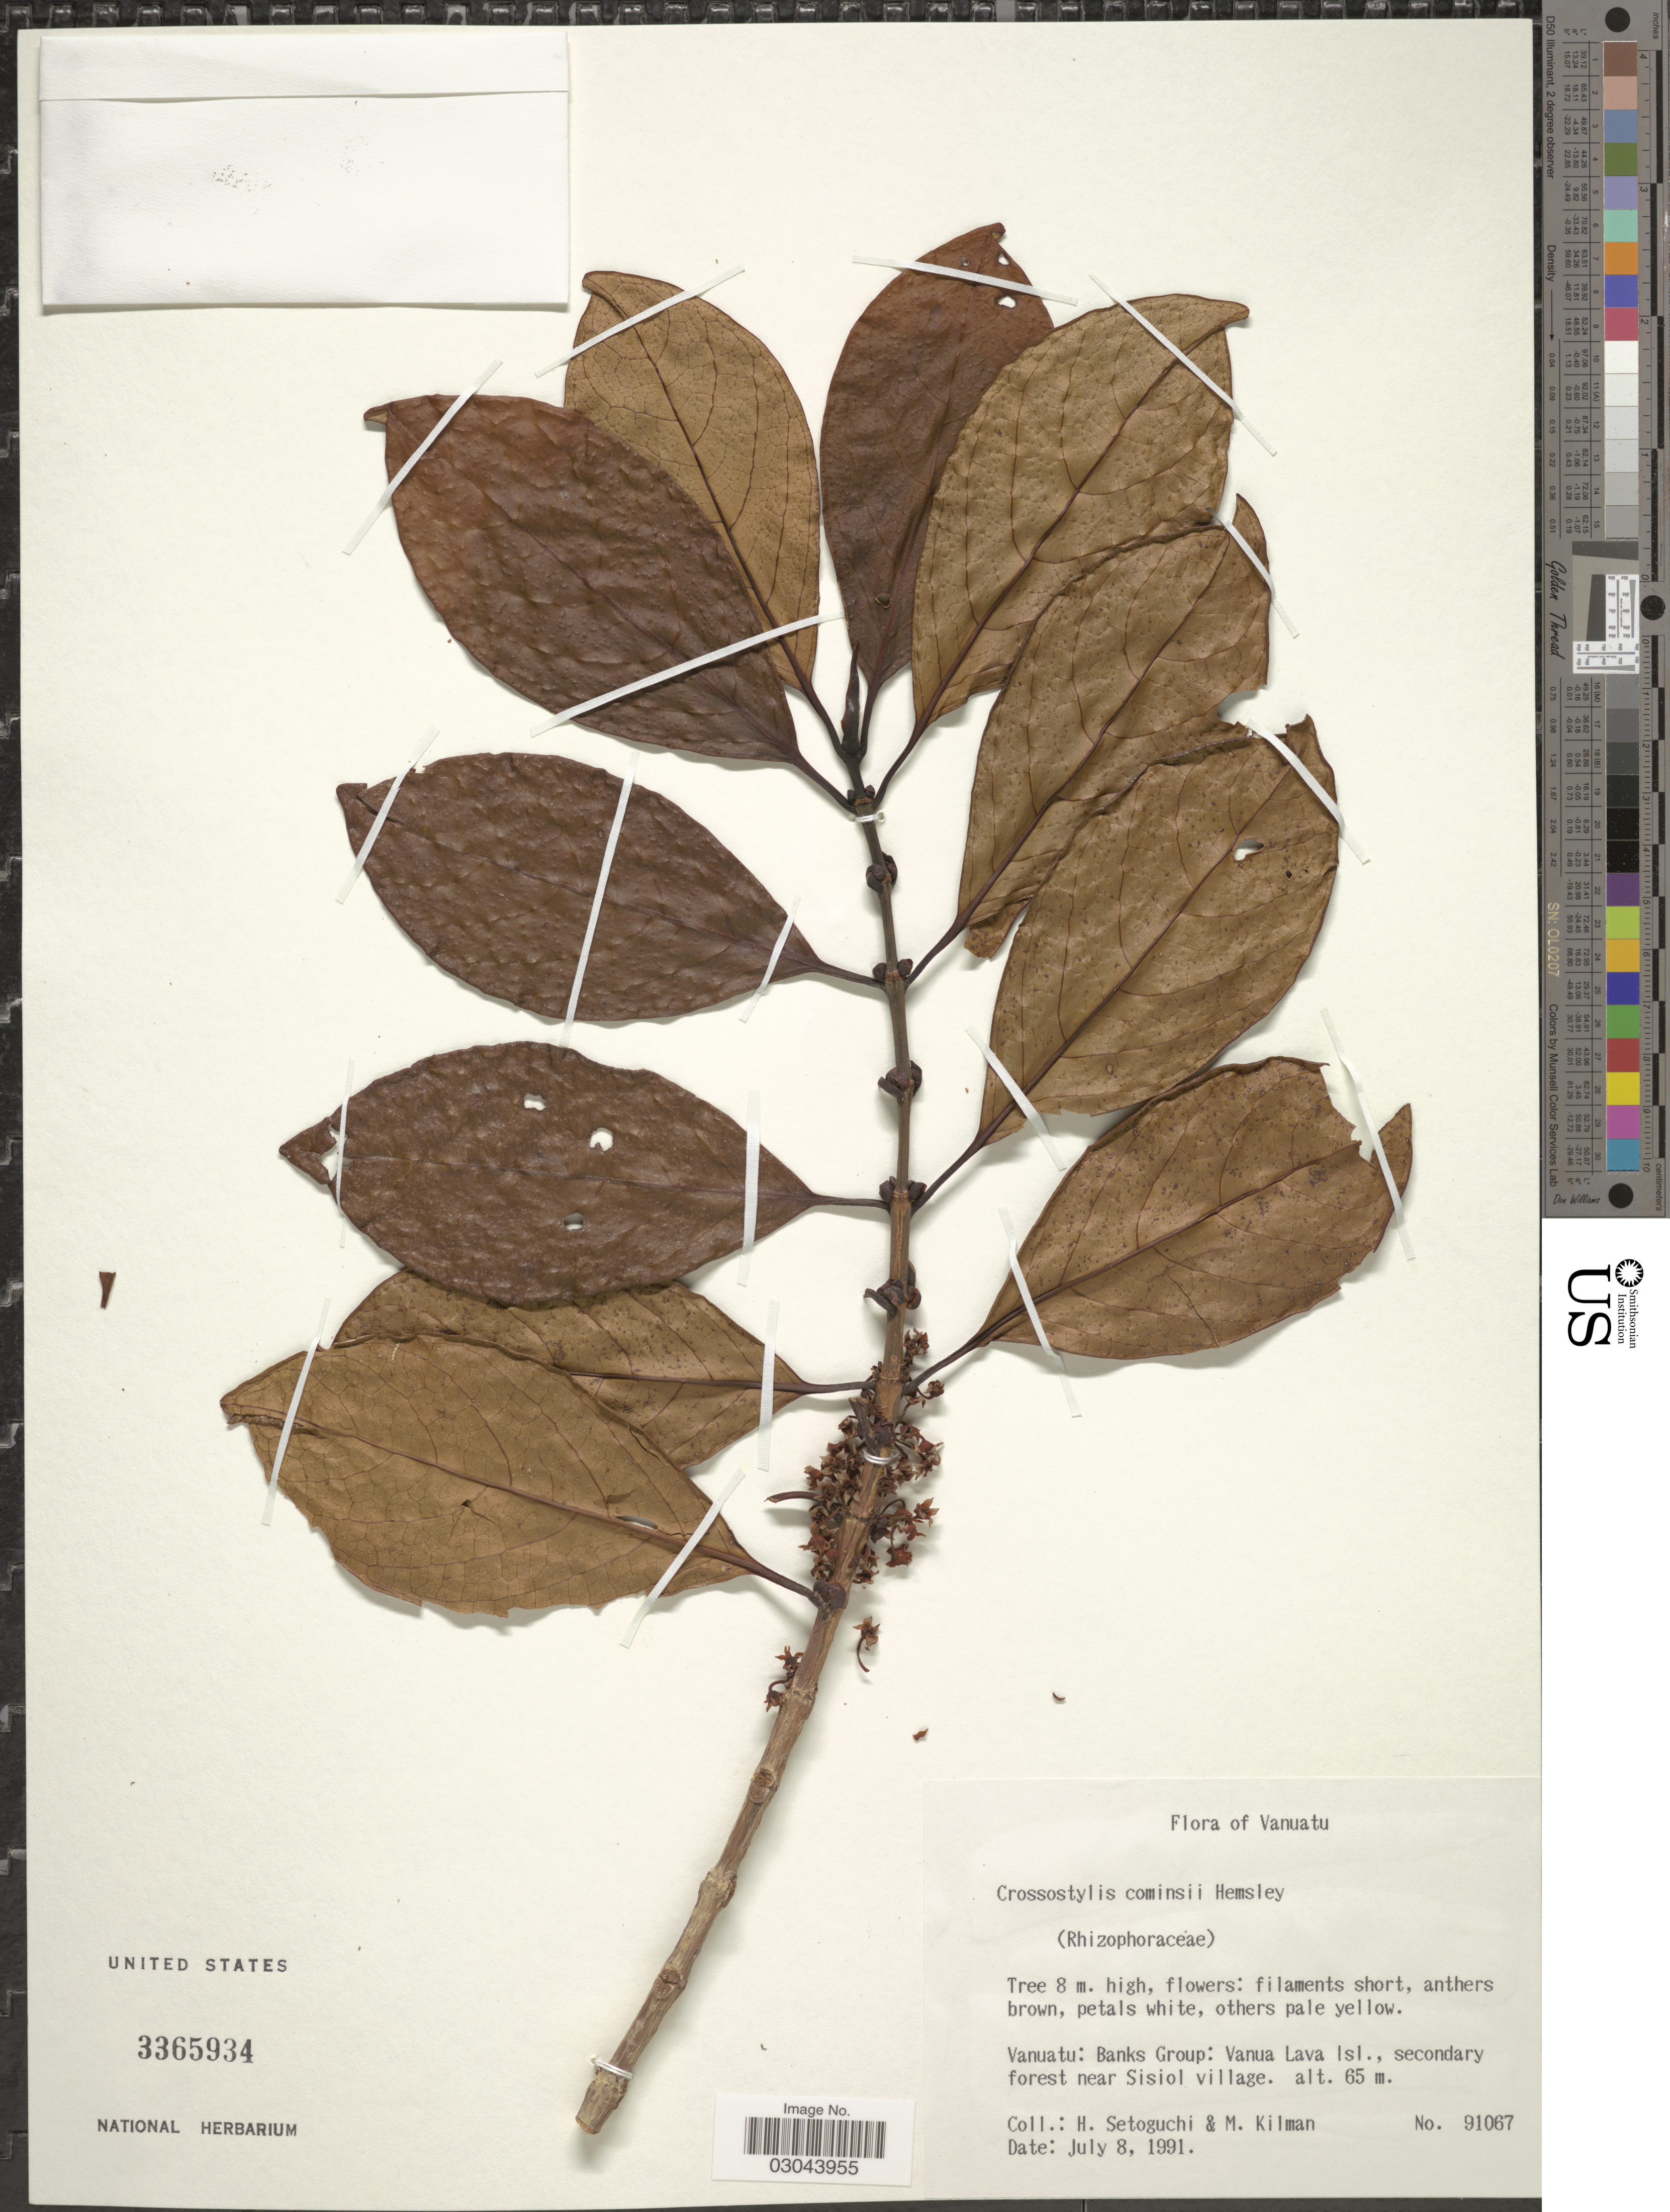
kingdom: Plantae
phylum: Tracheophyta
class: Magnoliopsida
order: Malpighiales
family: Rhizophoraceae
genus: Crossostylis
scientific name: Crossostylis cominsii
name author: Hemsl.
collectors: H. Setoguchi & M. Kilman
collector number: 91067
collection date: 1991-07-08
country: Vanuatu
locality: Banks Group: Vanua Lava Isl., secondary forest near Sisiol village.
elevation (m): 65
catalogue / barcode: US 3365934